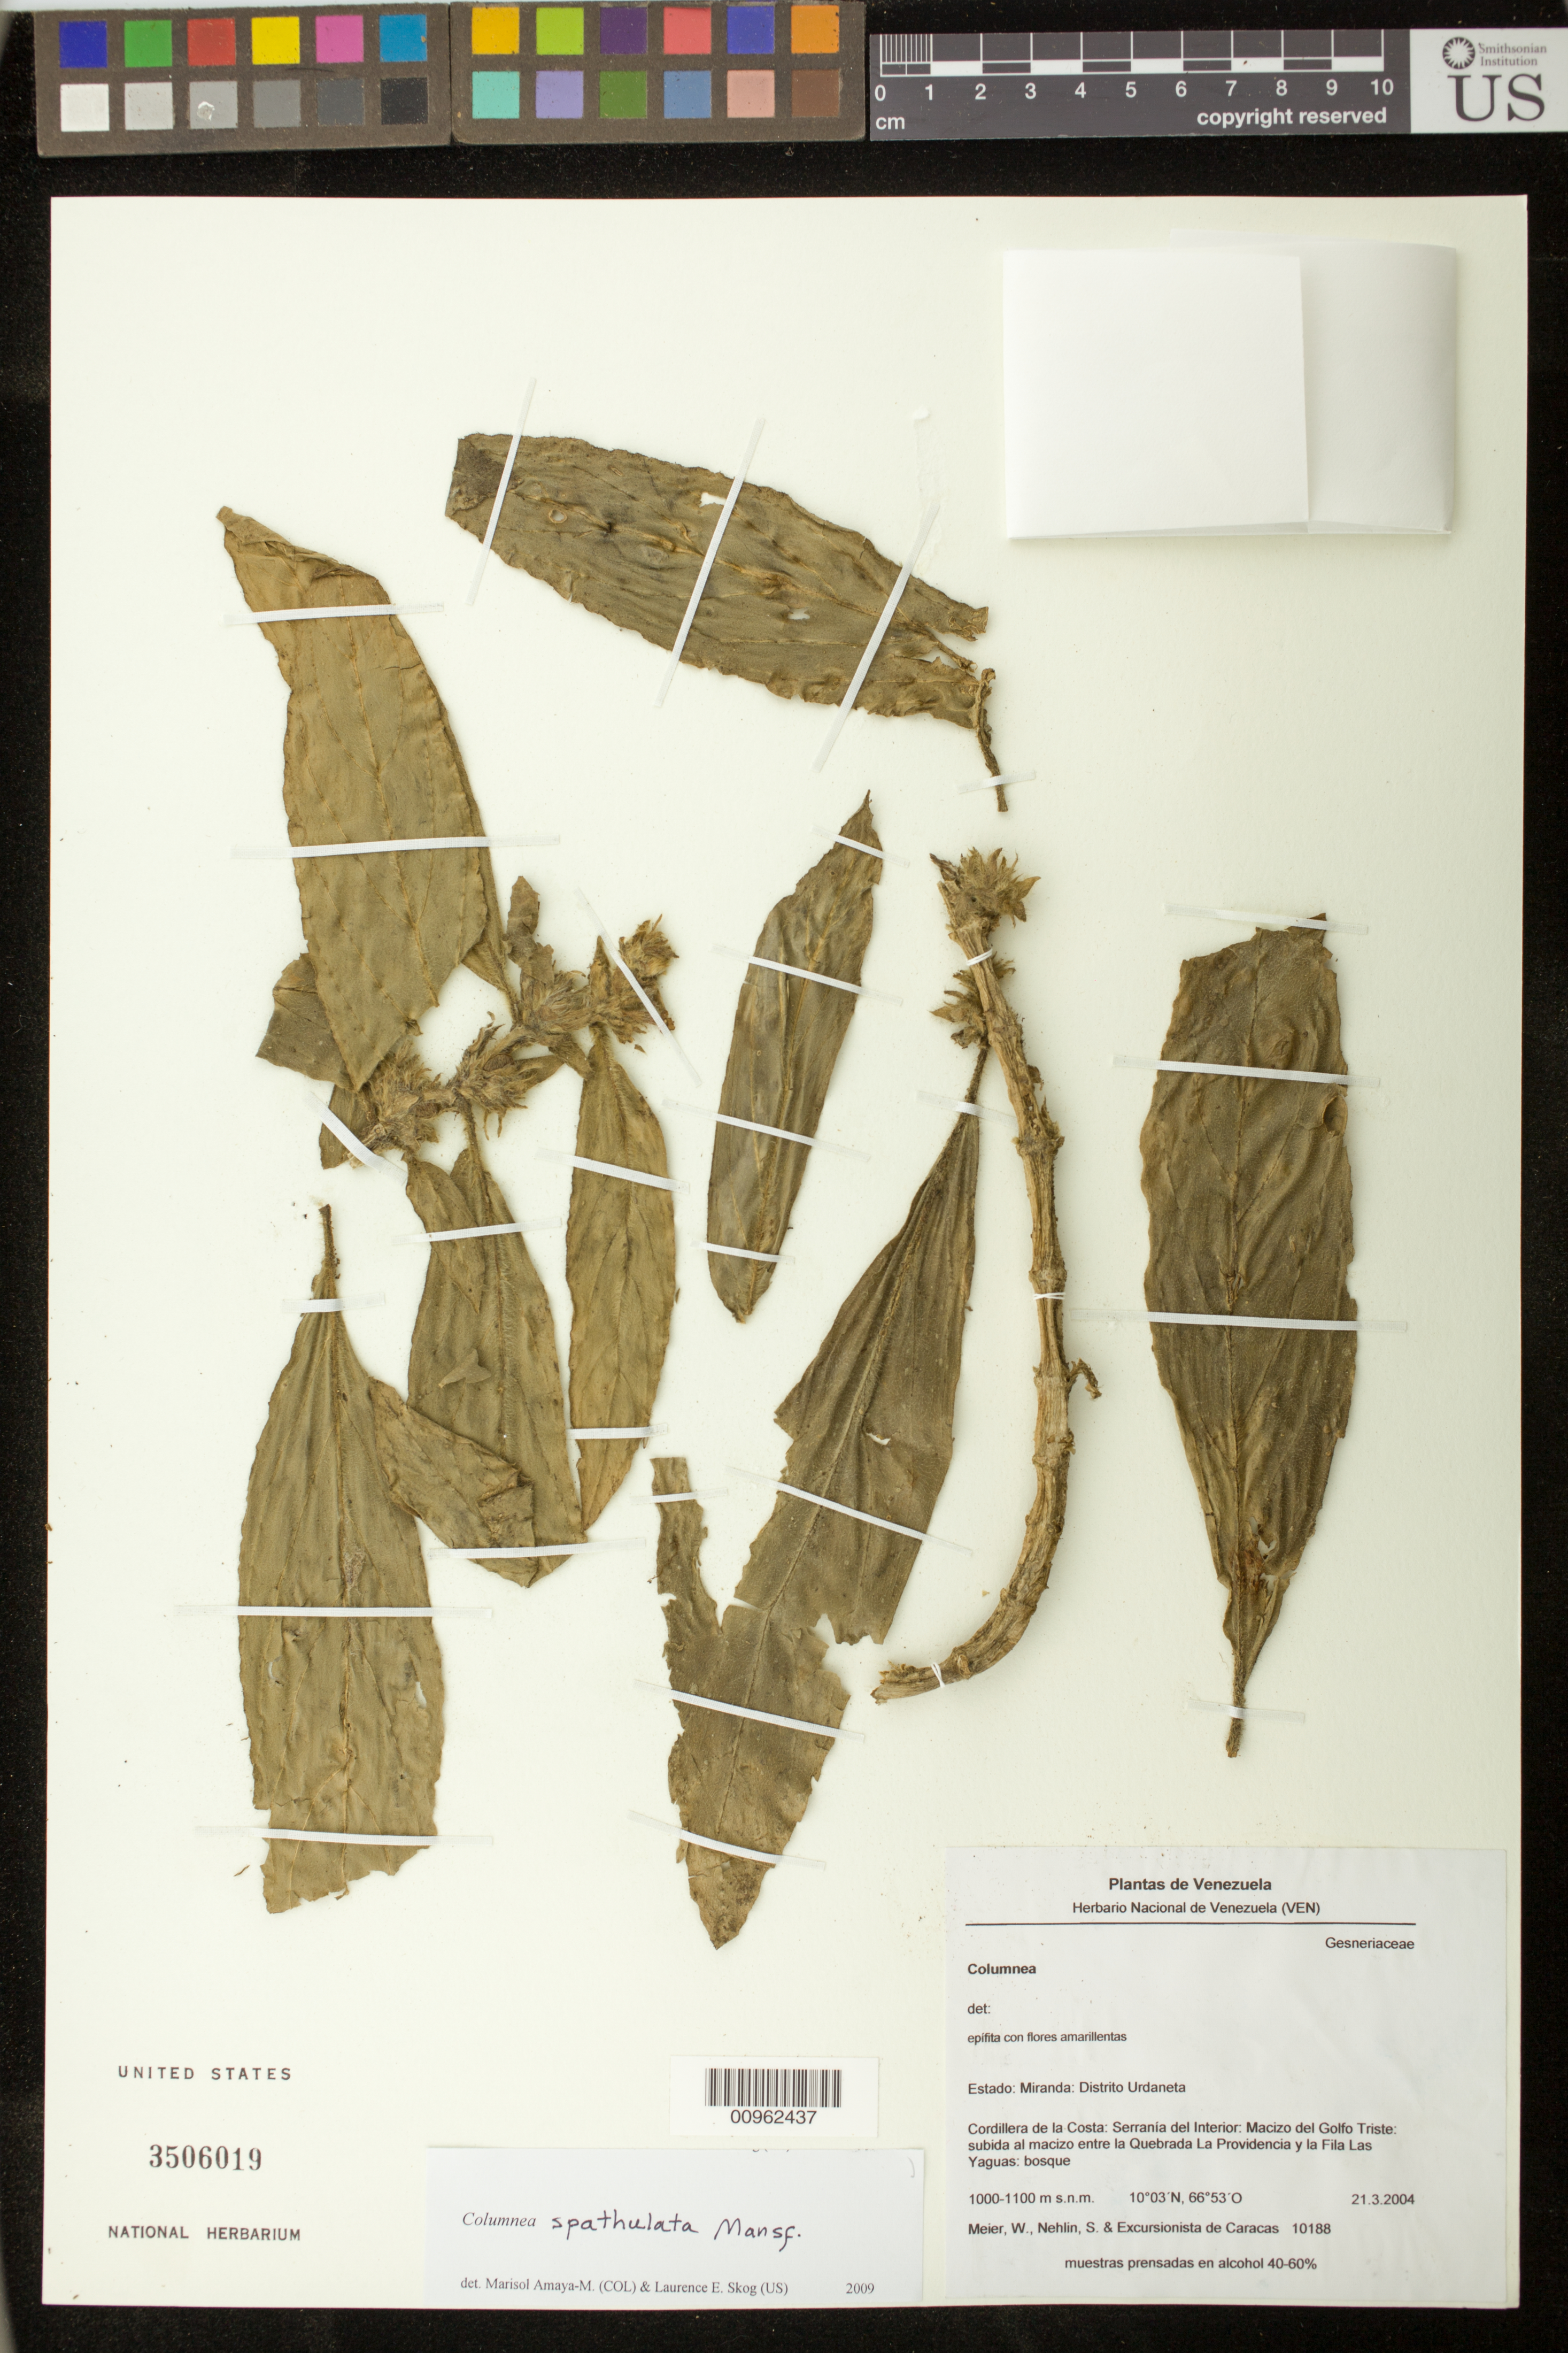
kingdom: Plantae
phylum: Tracheophyta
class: Magnoliopsida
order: Lamiales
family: Gesneriaceae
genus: Columnea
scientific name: Columnea spathulata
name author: Mansf.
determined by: Amaya-Márquez, M.; Skog, Laurence E.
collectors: W. Meier, S. Nehlin & Excursionista de Caracas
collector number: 10188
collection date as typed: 21 Mar 2004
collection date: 2004-03-21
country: Venezuela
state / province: Miranda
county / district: Urdaneta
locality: Cordillera de la Costa: Serrania del Interior, Macizo del Golfo Triste, subida al macizo entre la Quebrada La Providencia y la Fila Las Yaguas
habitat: Bosque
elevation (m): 1000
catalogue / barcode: US 3506019